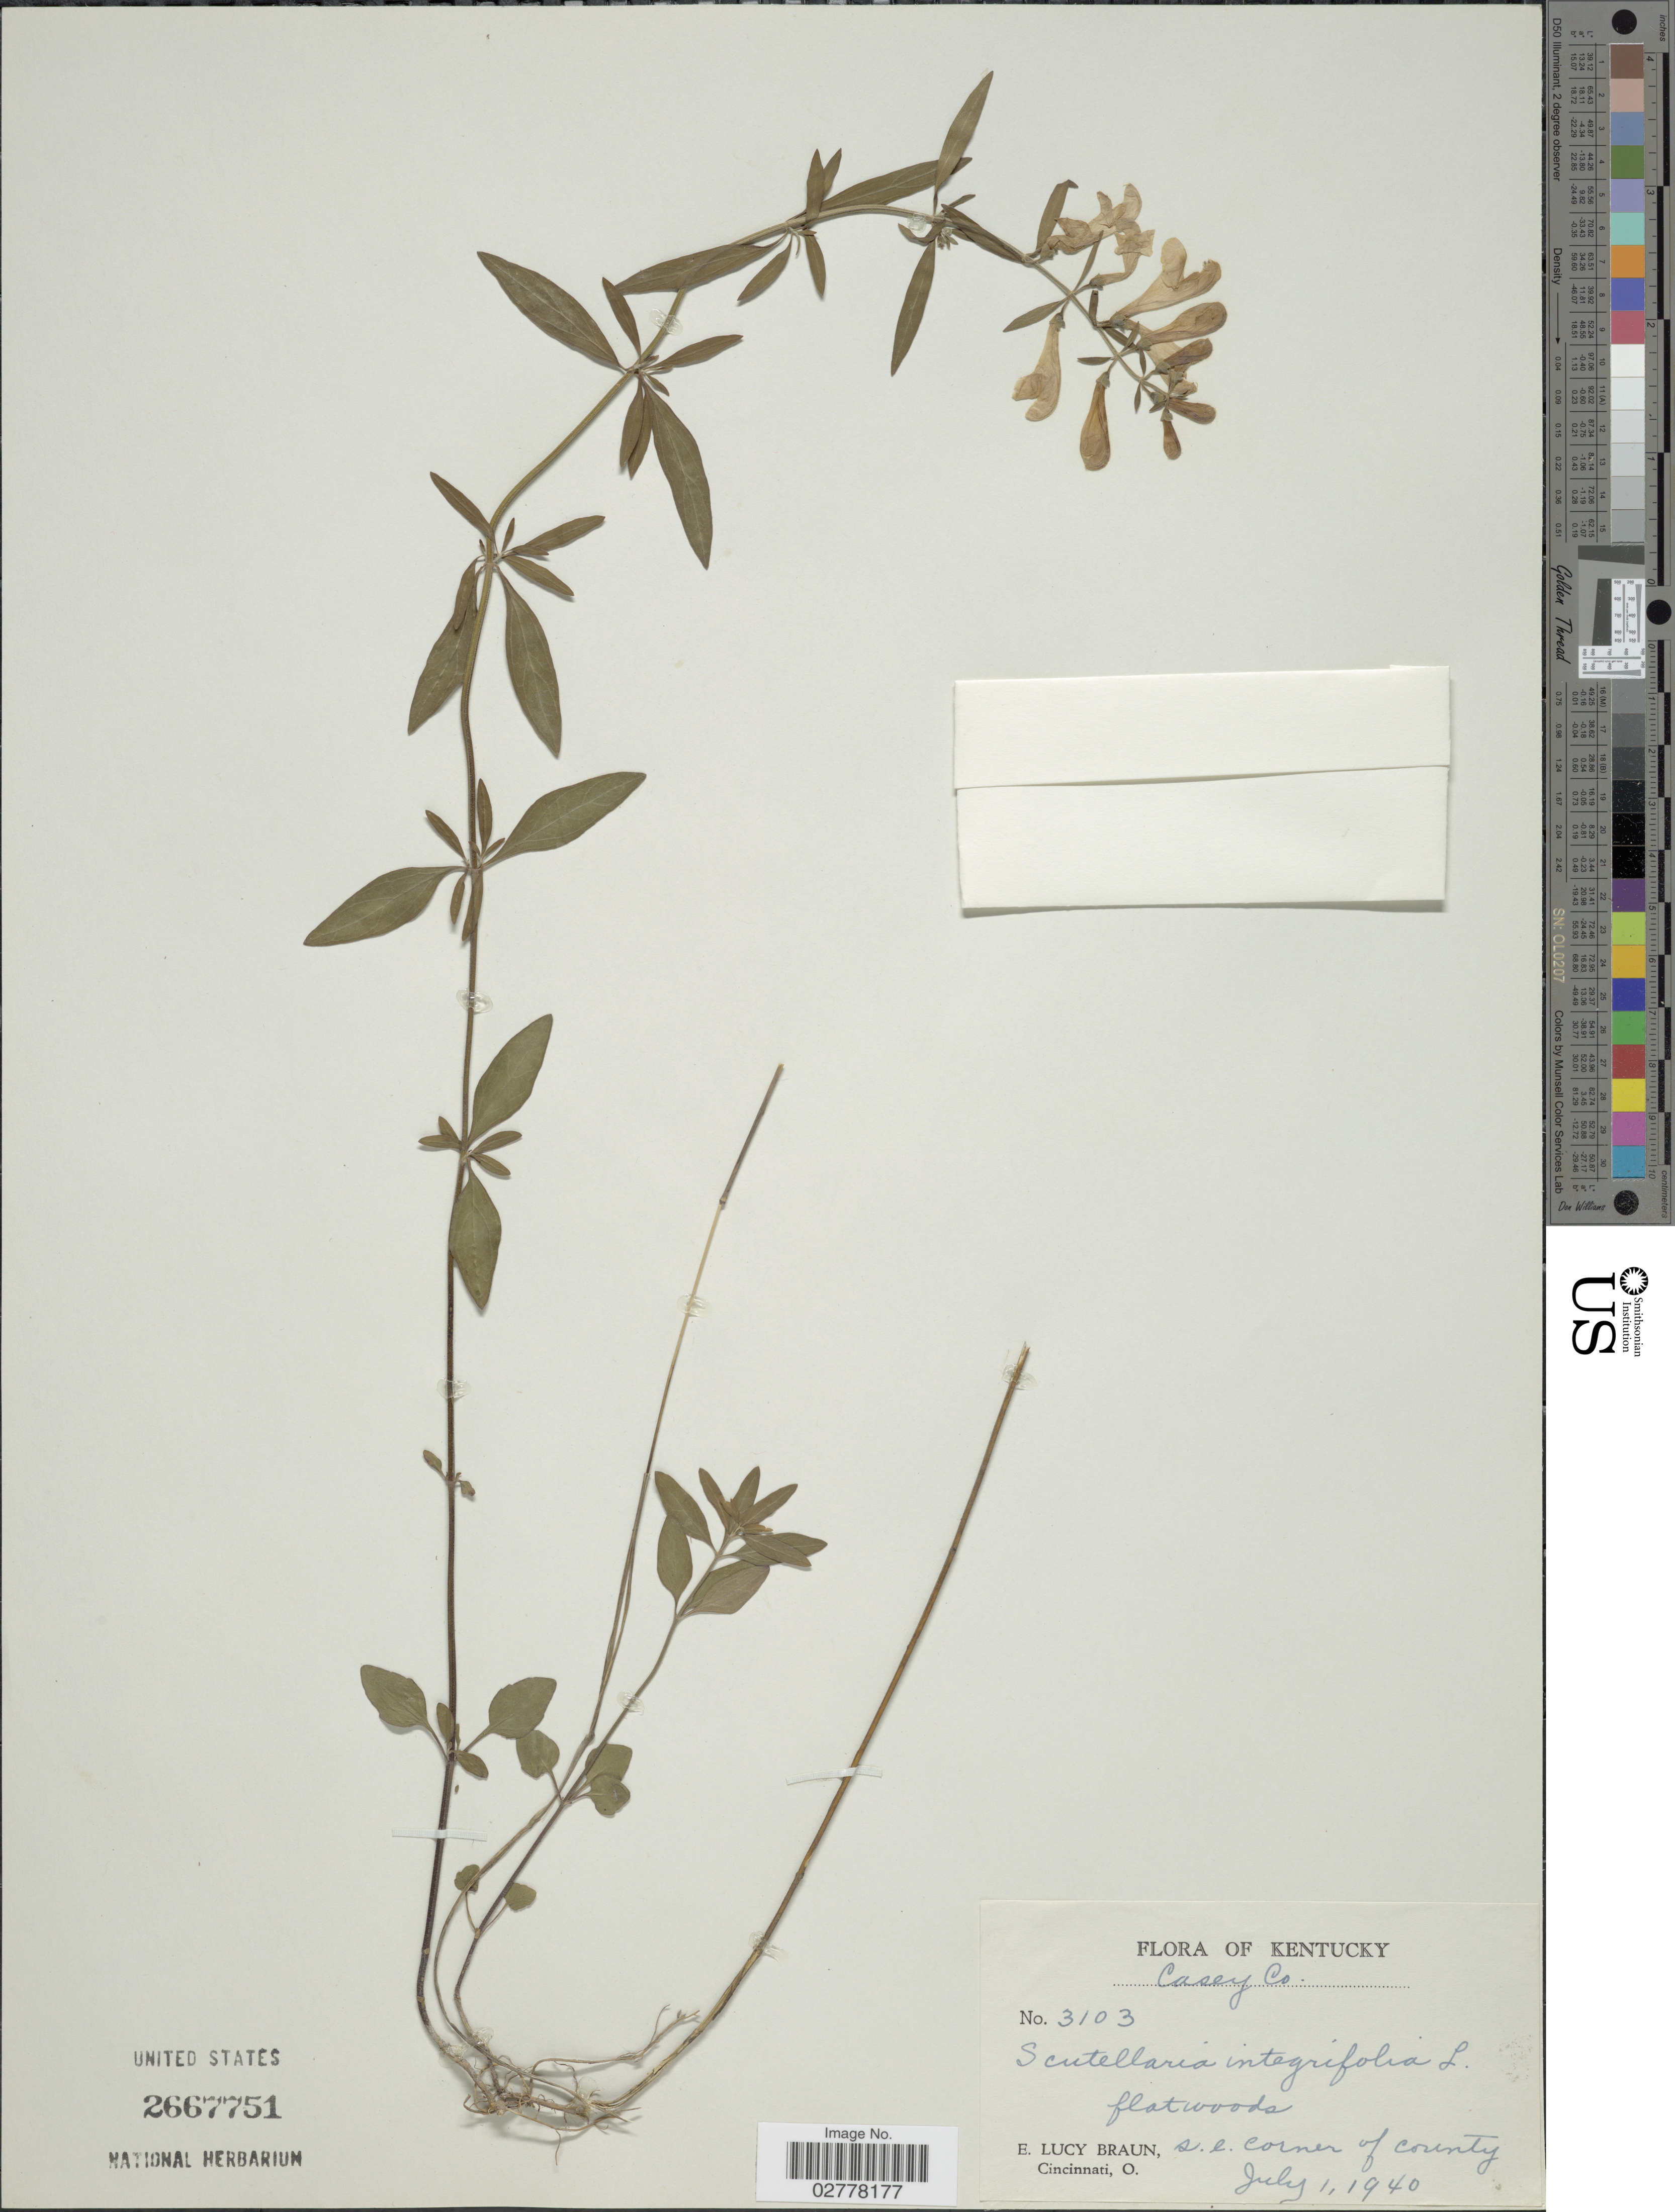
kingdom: Plantae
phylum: Tracheophyta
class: Magnoliopsida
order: Lamiales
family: Lamiaceae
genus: Scutellaria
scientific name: Scutellaria integrifolia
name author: L.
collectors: E. L. Braun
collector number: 3103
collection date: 1940-07-01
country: United States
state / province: Kentucky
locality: Casey Co. S. e. corner of county.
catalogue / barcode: US 2667751